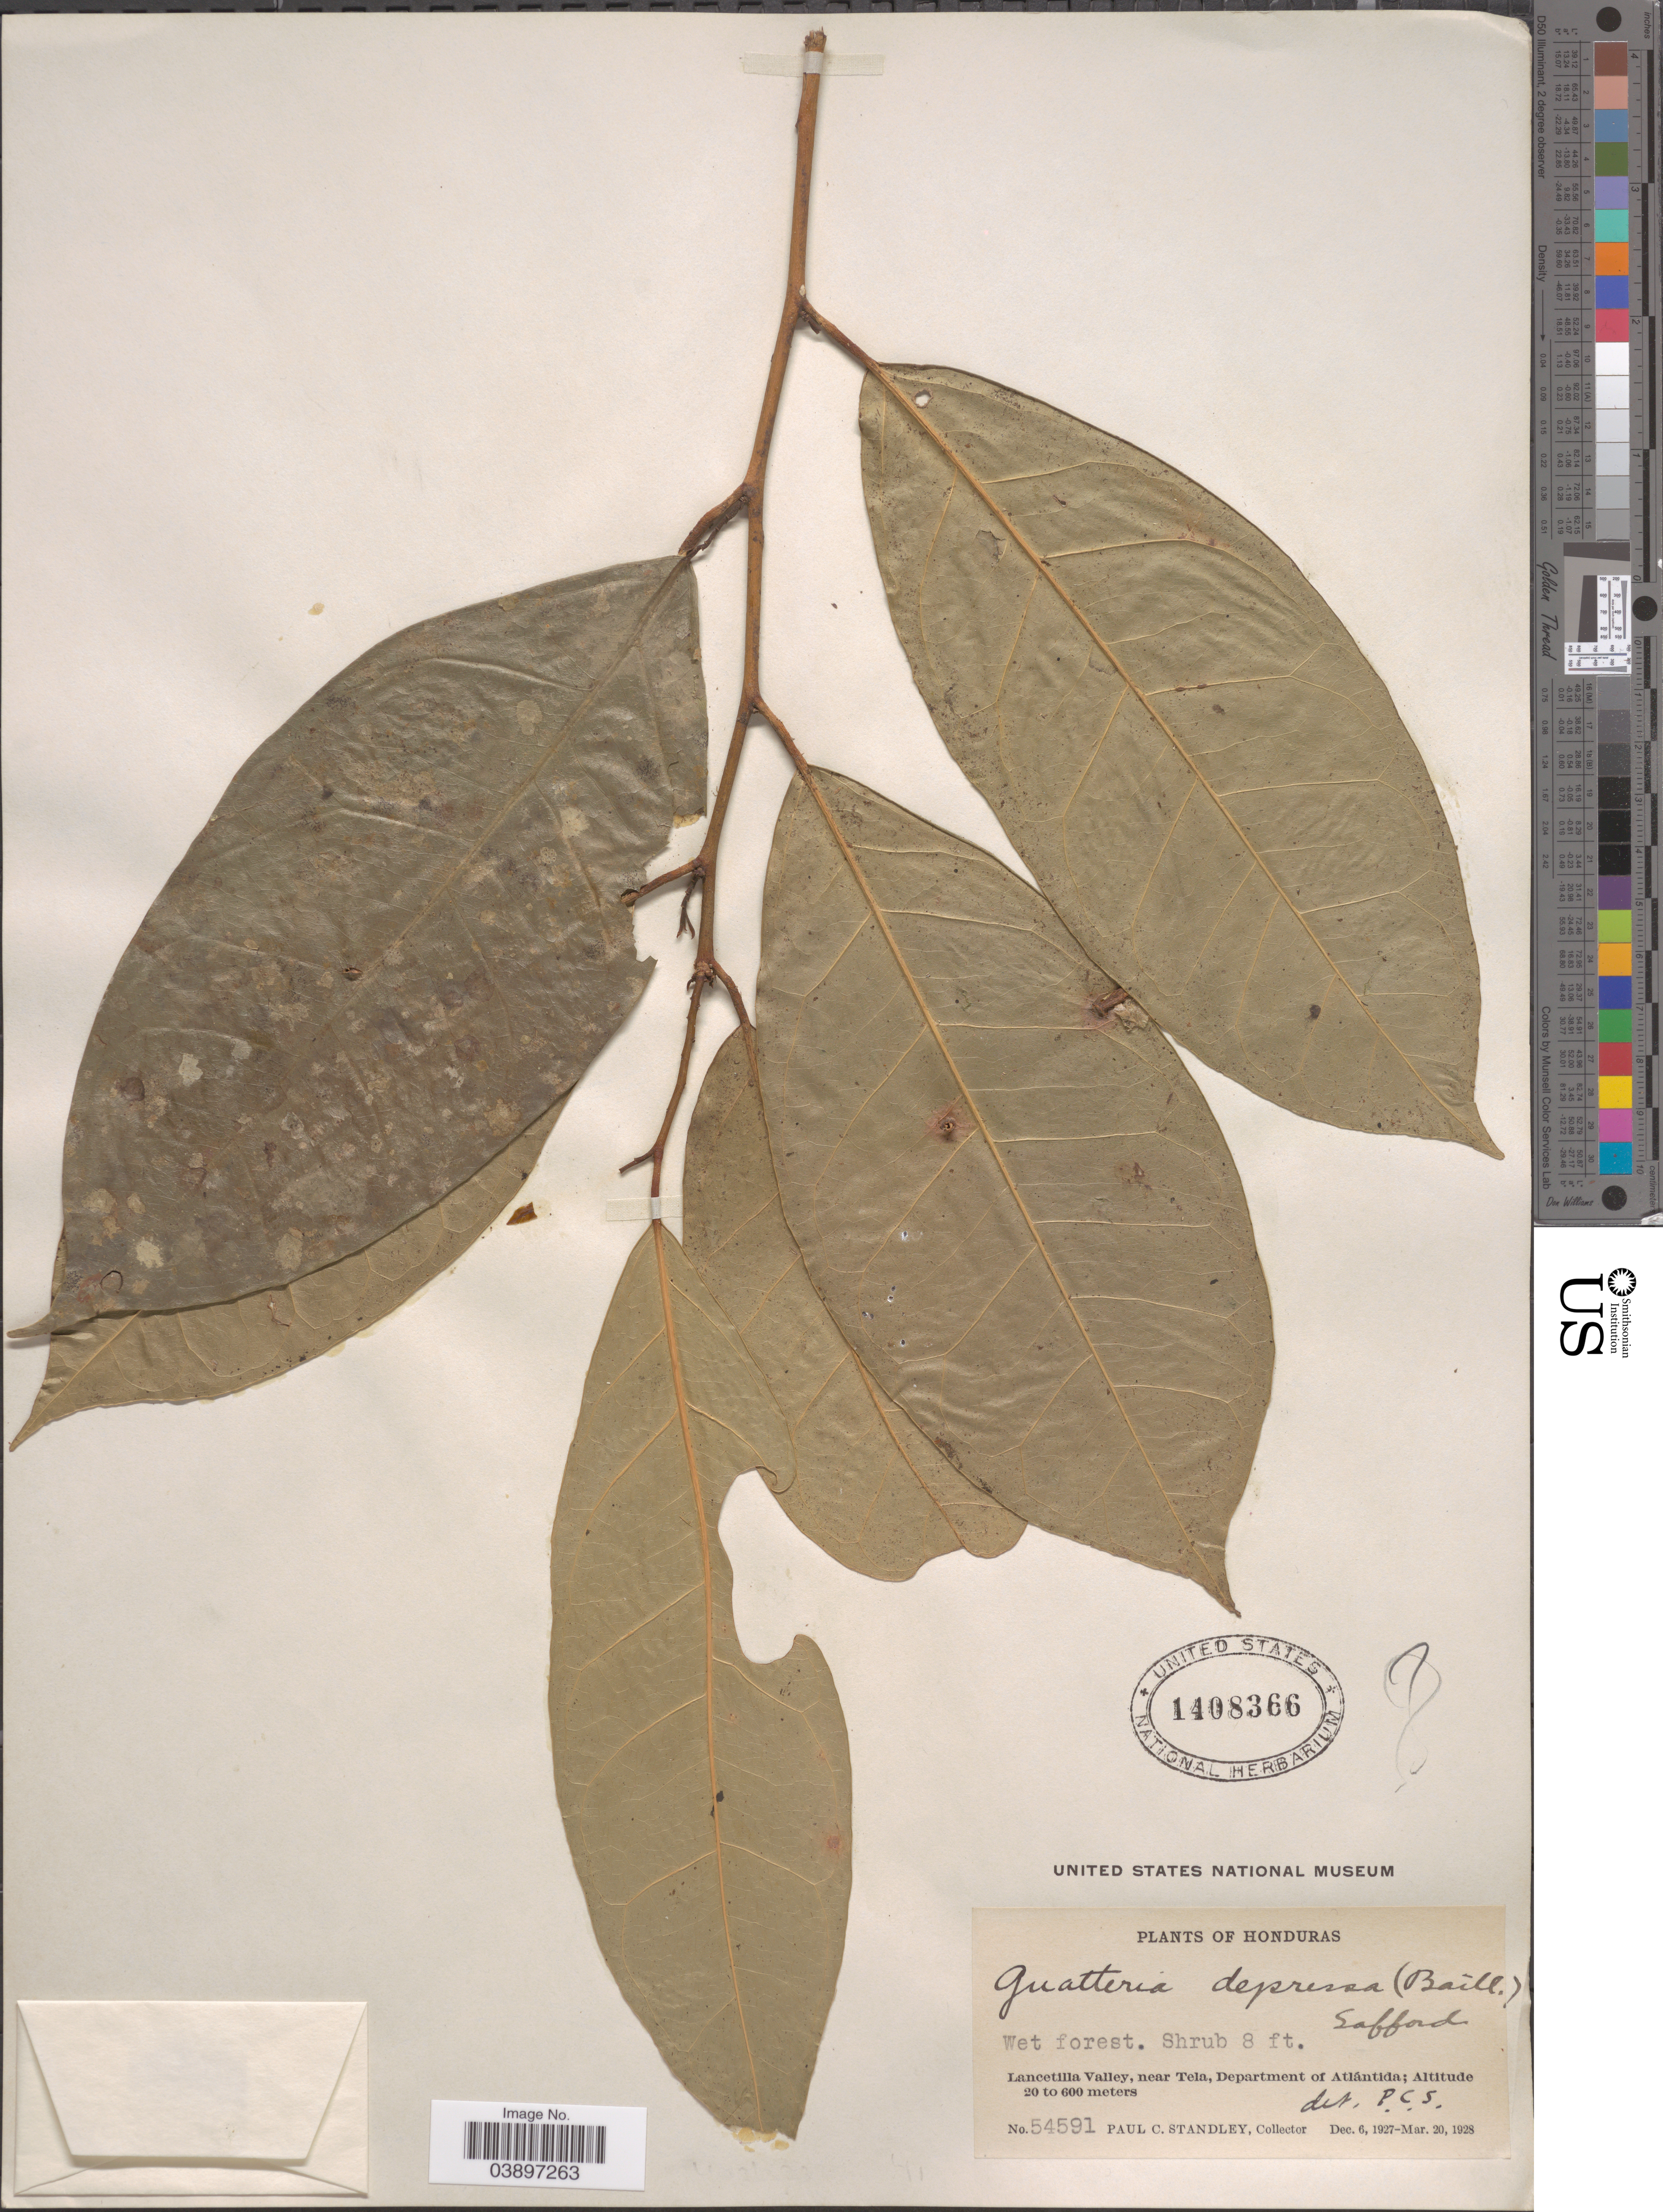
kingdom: Plantae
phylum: Tracheophyta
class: Magnoliopsida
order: Magnoliales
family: Annonaceae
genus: Guatteria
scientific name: Guatteria depressa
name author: Saff.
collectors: P. C. Standley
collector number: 54591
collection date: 1927-12-06/1928-03-20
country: Honduras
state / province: Atlantida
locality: Lancetilla Valley, near Tela, Department of Atlántida.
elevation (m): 20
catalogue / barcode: US 1408366